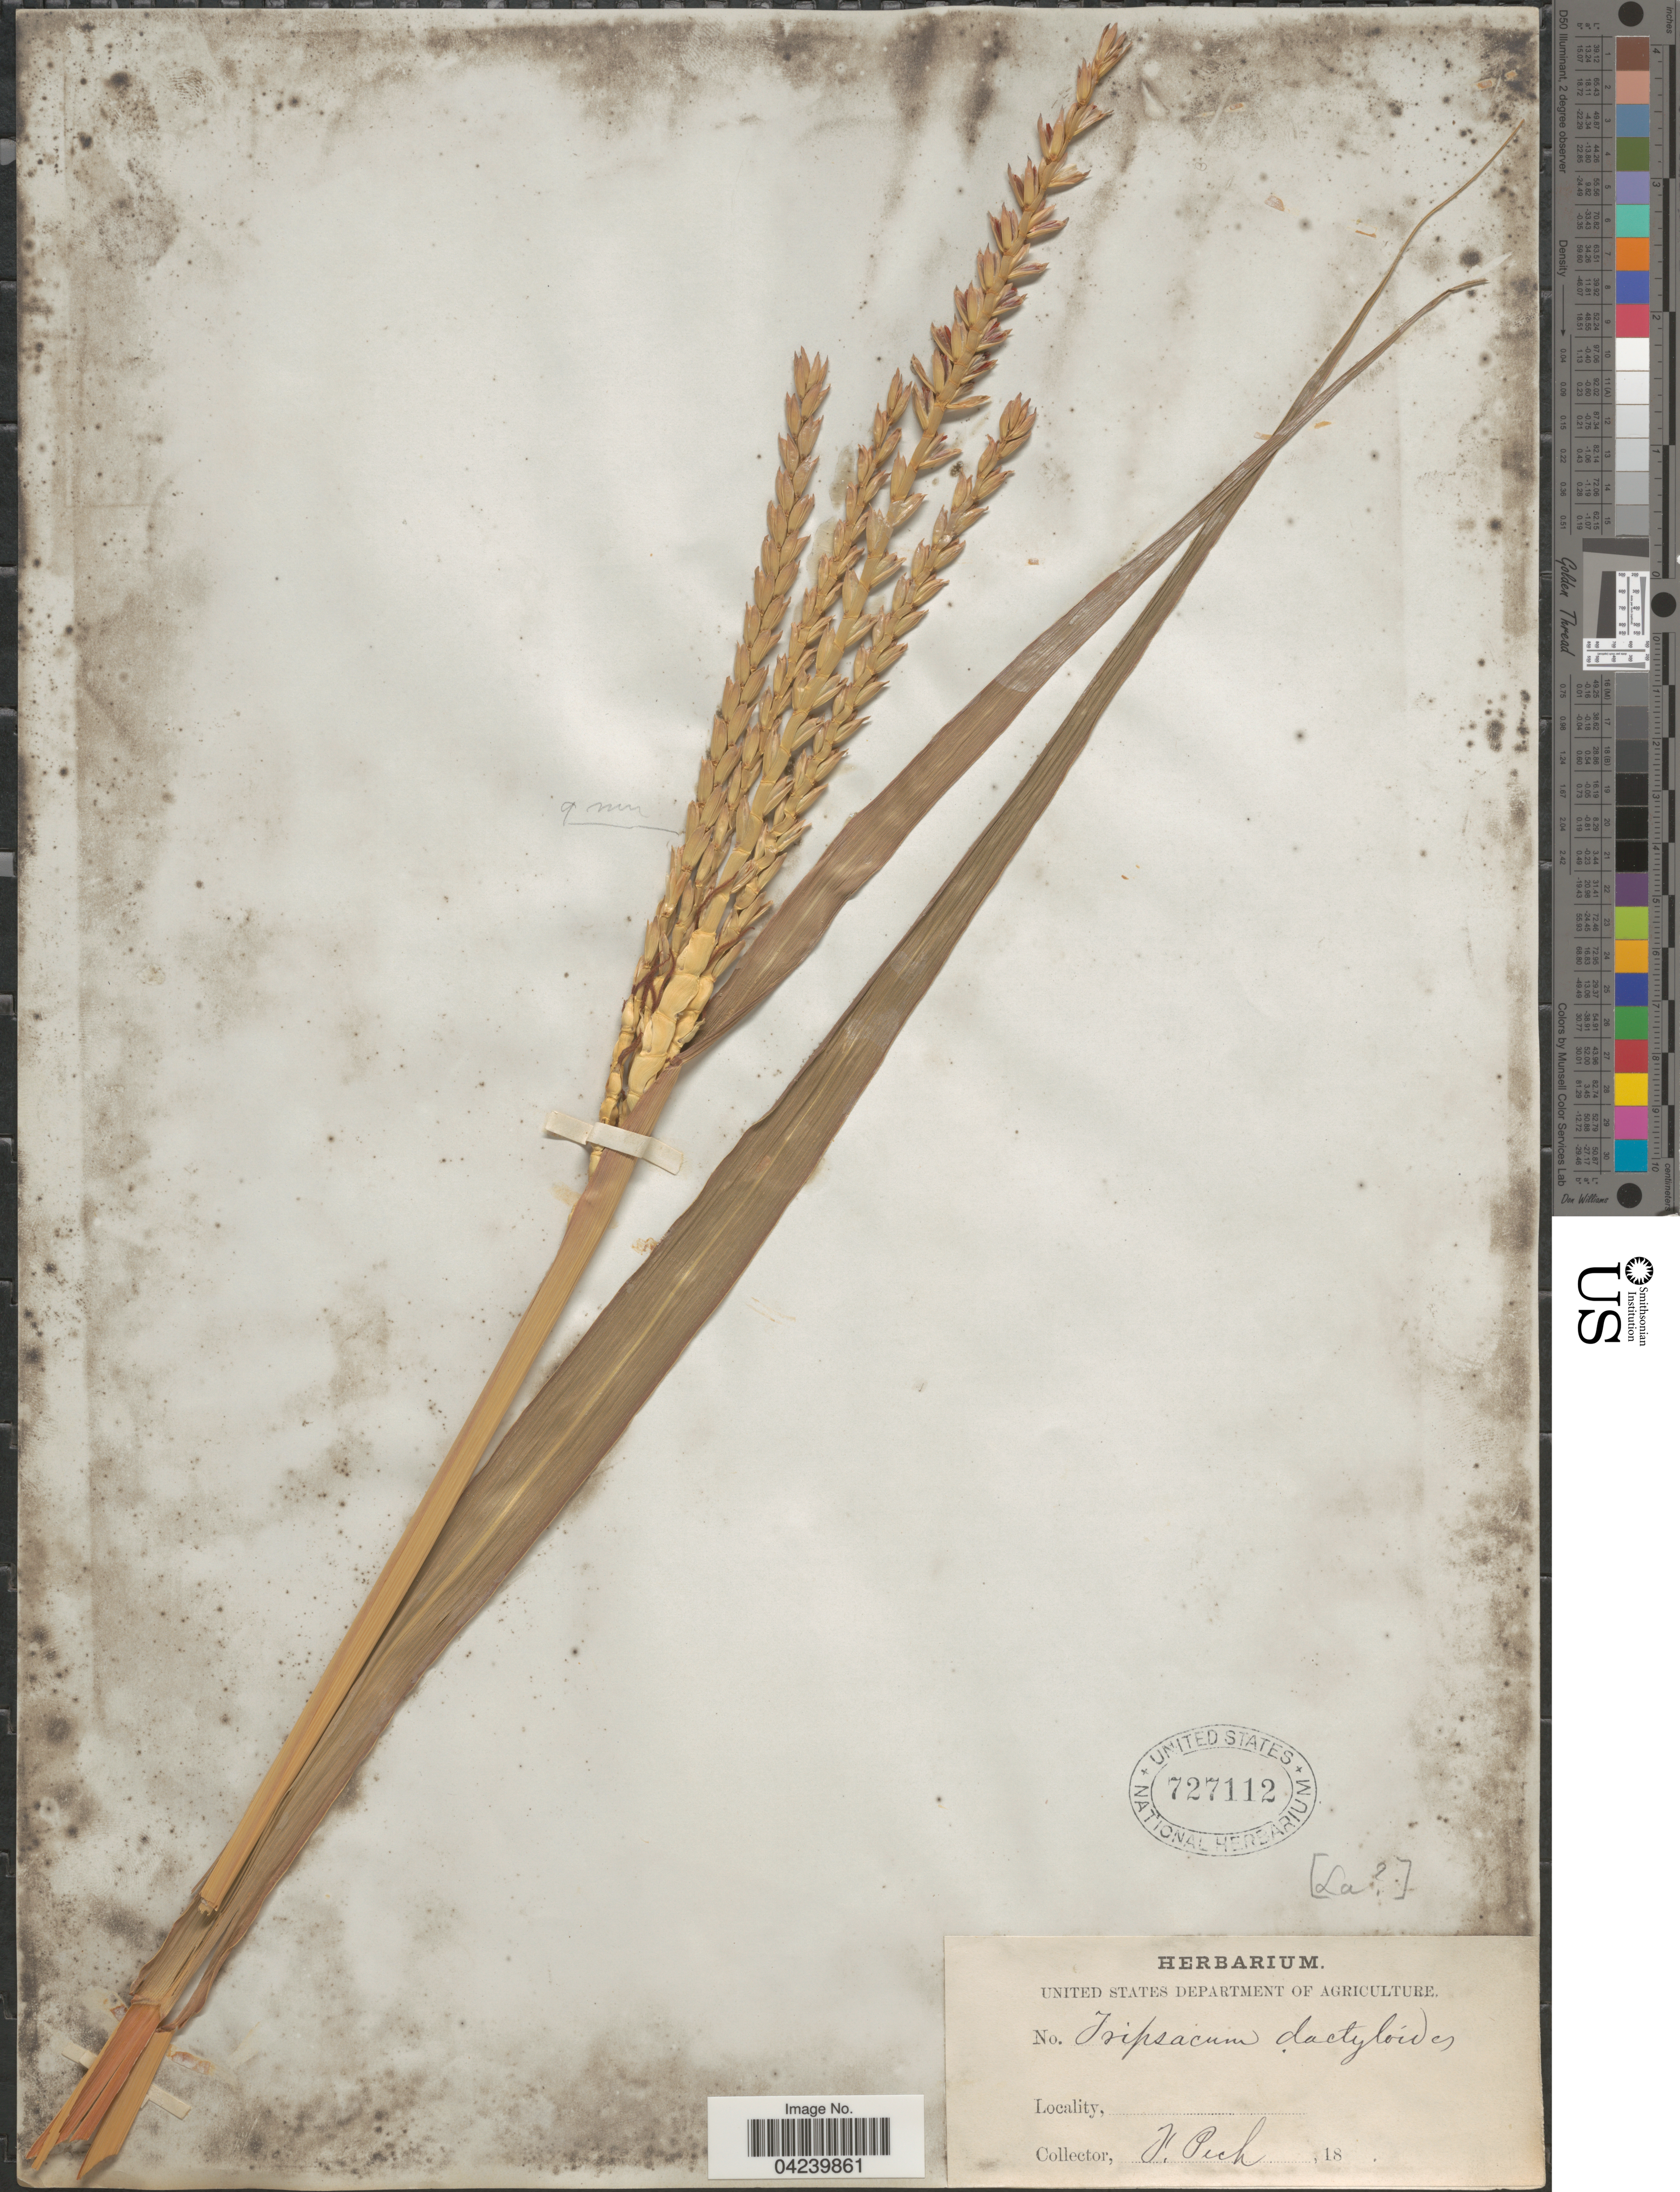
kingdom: Plantae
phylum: Tracheophyta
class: Liliopsida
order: Poales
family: Poaceae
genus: Tripsacum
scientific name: Tripsacum dactyloides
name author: (L.) L.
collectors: J. Peck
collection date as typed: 18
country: United States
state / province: Louisiana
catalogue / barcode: US 727112